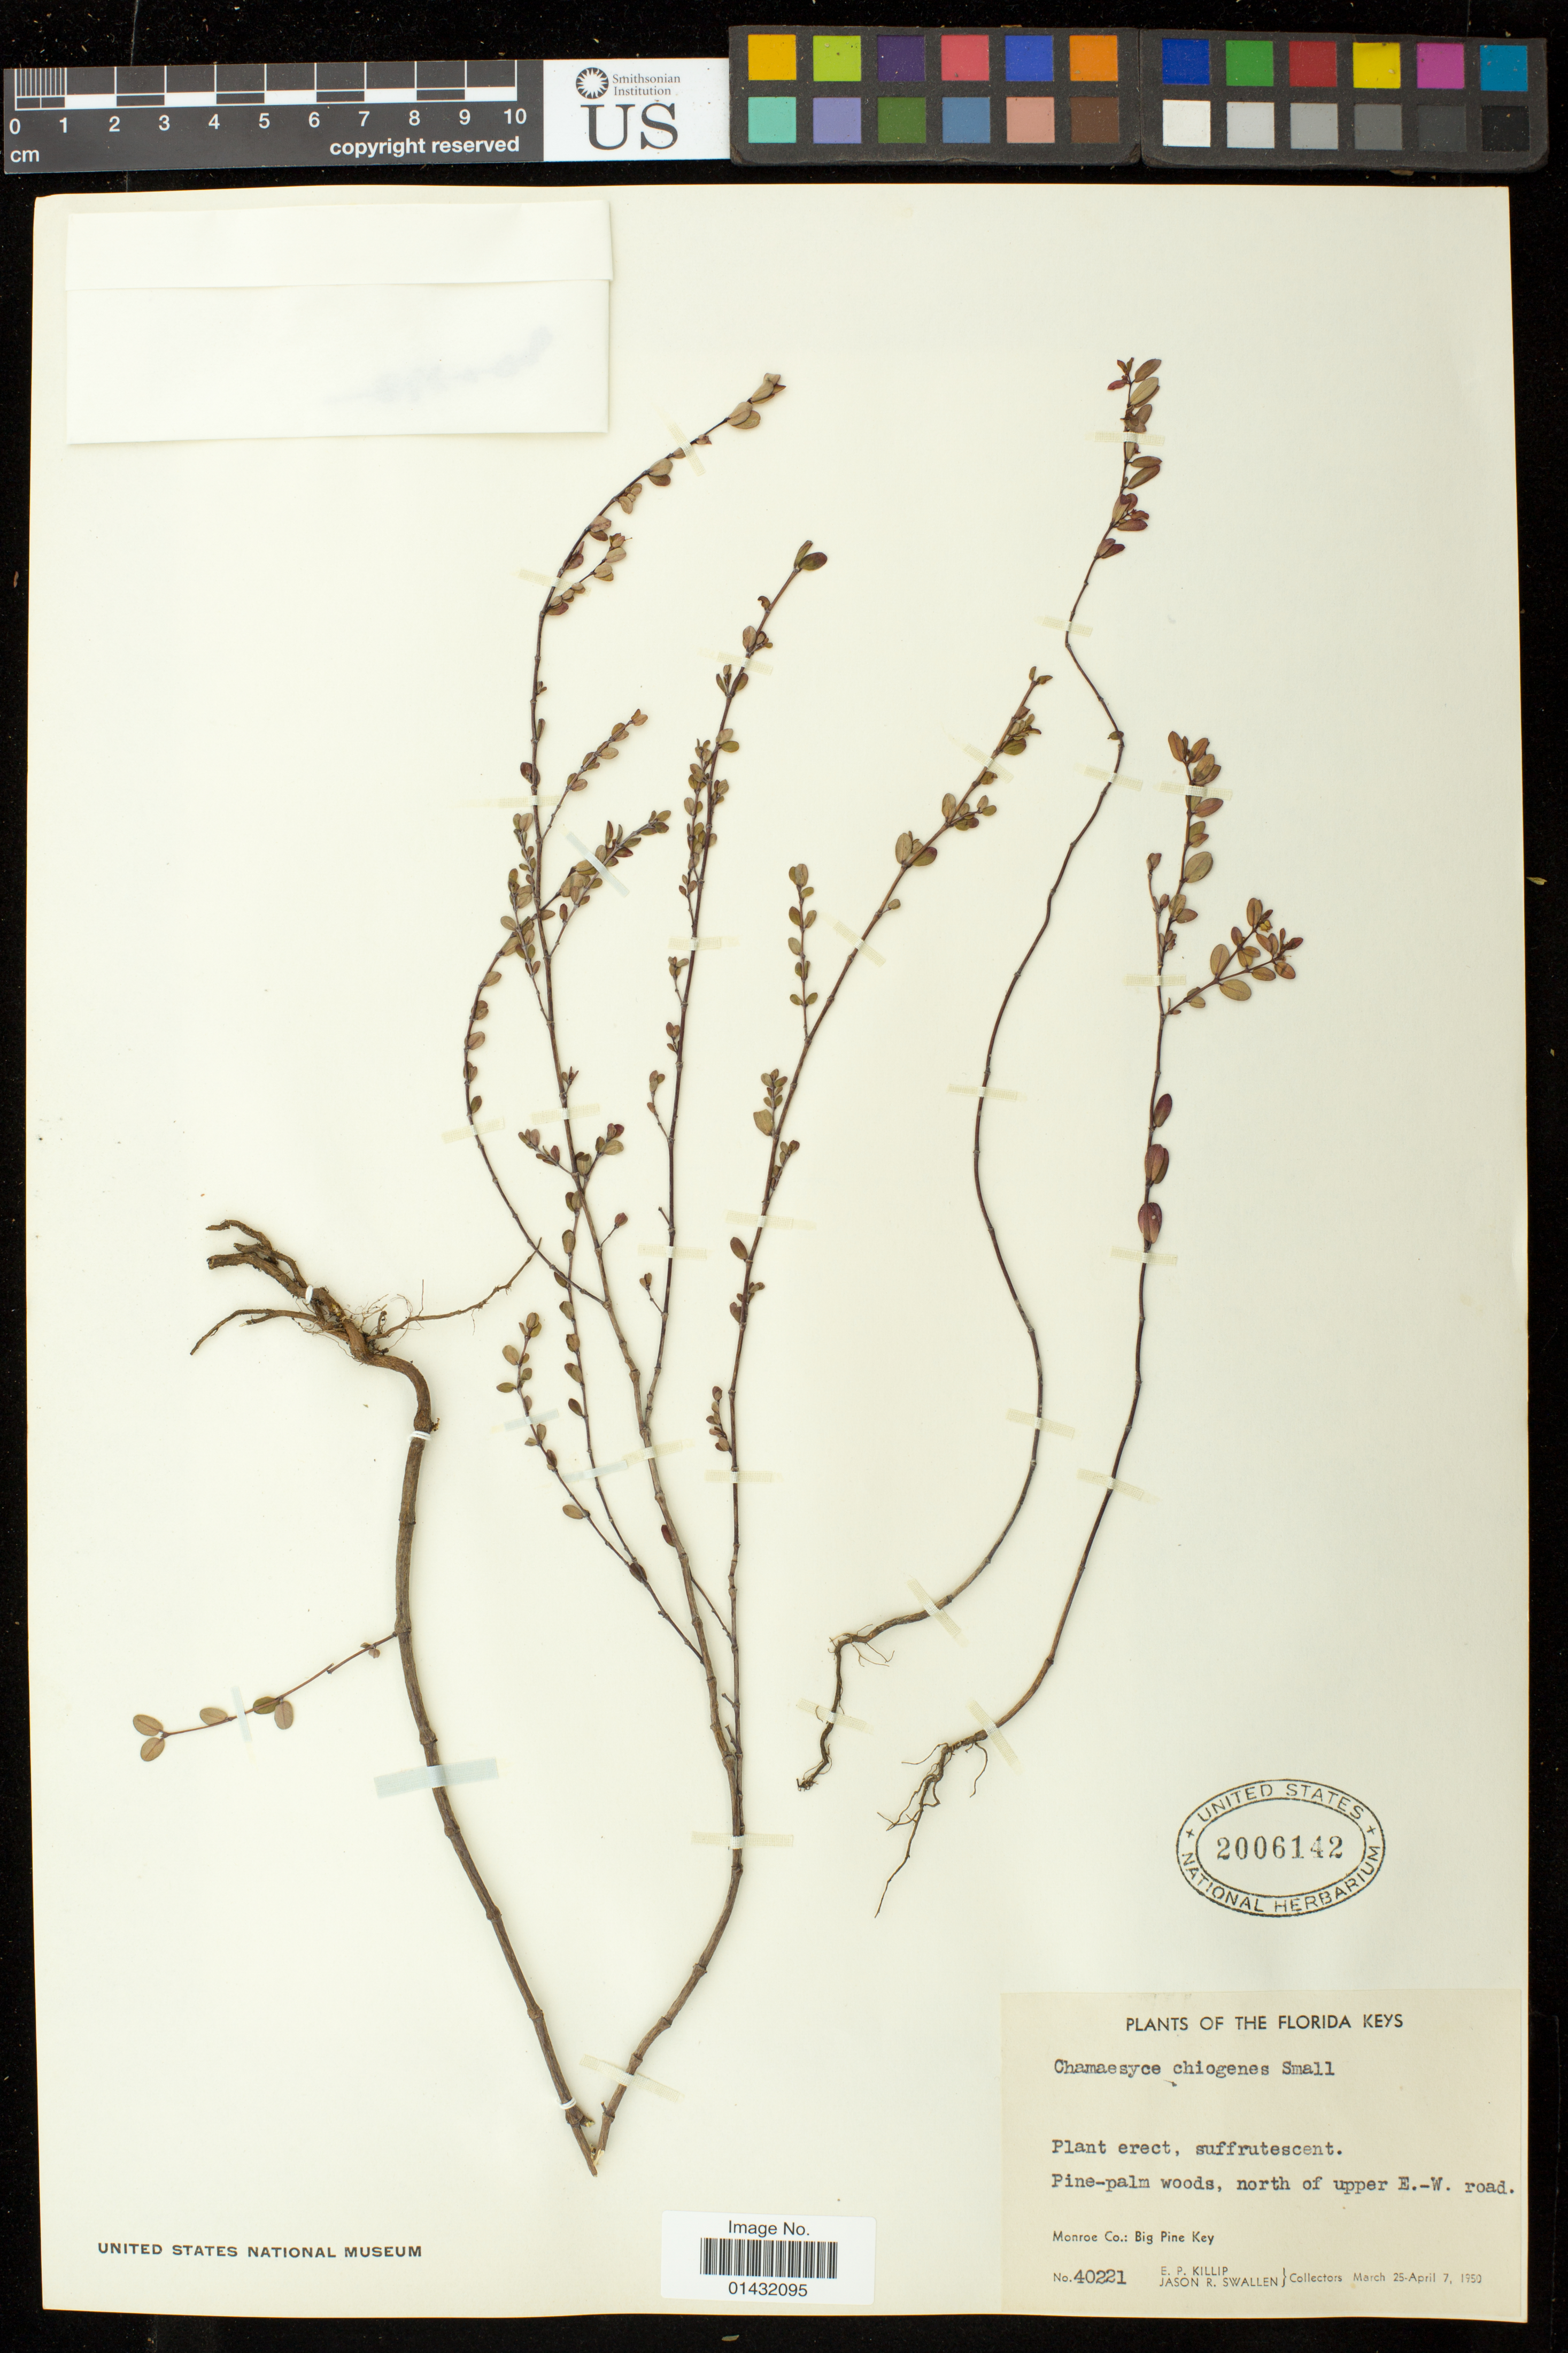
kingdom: Plantae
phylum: Tracheophyta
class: Magnoliopsida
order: Malpighiales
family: Euphorbiaceae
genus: Euphorbia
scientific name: Euphorbia chiogenes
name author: (Small) Oudejans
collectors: E. P. Killip & J. R. Swallen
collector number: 40221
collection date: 1950-03-25/1950-04-07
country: United States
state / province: Florida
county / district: Monroe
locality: Pine-palm woods, north of upper E.-W. road. Big Pine Key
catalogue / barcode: US 2006142